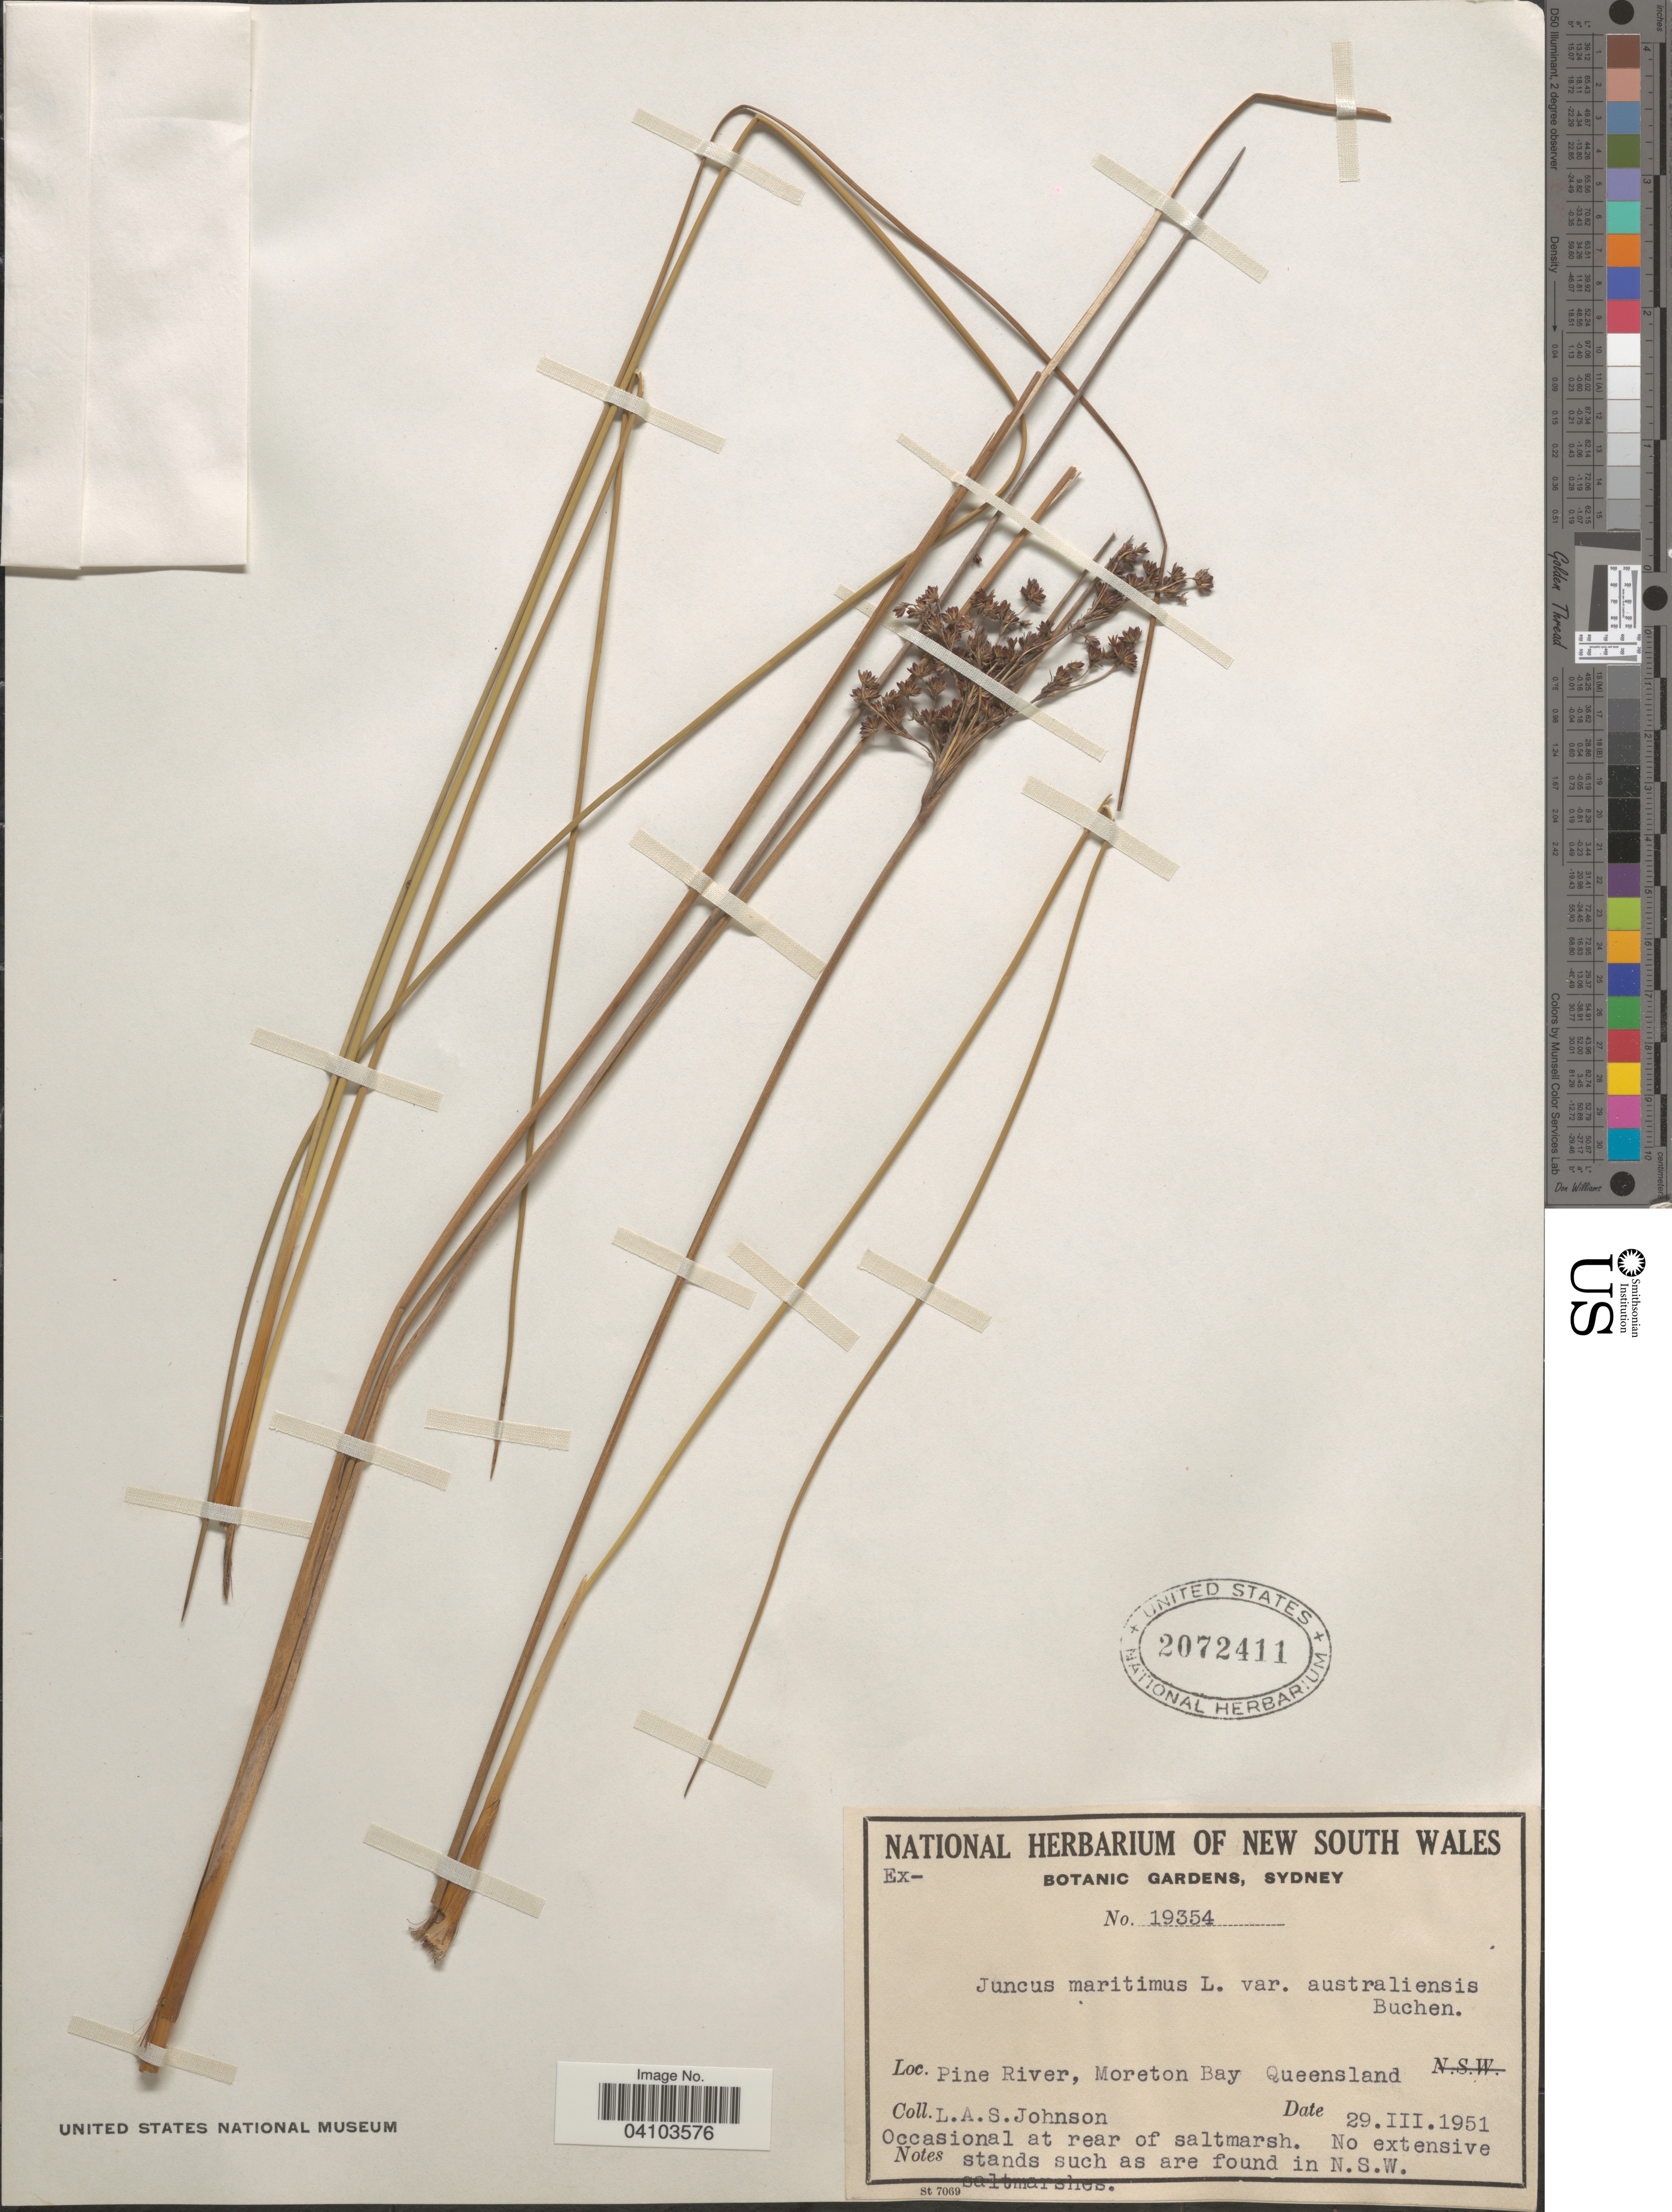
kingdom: Plantae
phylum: Tracheophyta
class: Liliopsida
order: Poales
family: Juncaceae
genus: Juncus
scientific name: Juncus maritimus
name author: Lam.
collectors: L. A. S. Johnson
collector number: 19354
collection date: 1951-03-29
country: Australia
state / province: Queensland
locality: Pine River, Moreton Bay.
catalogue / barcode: US 2072411